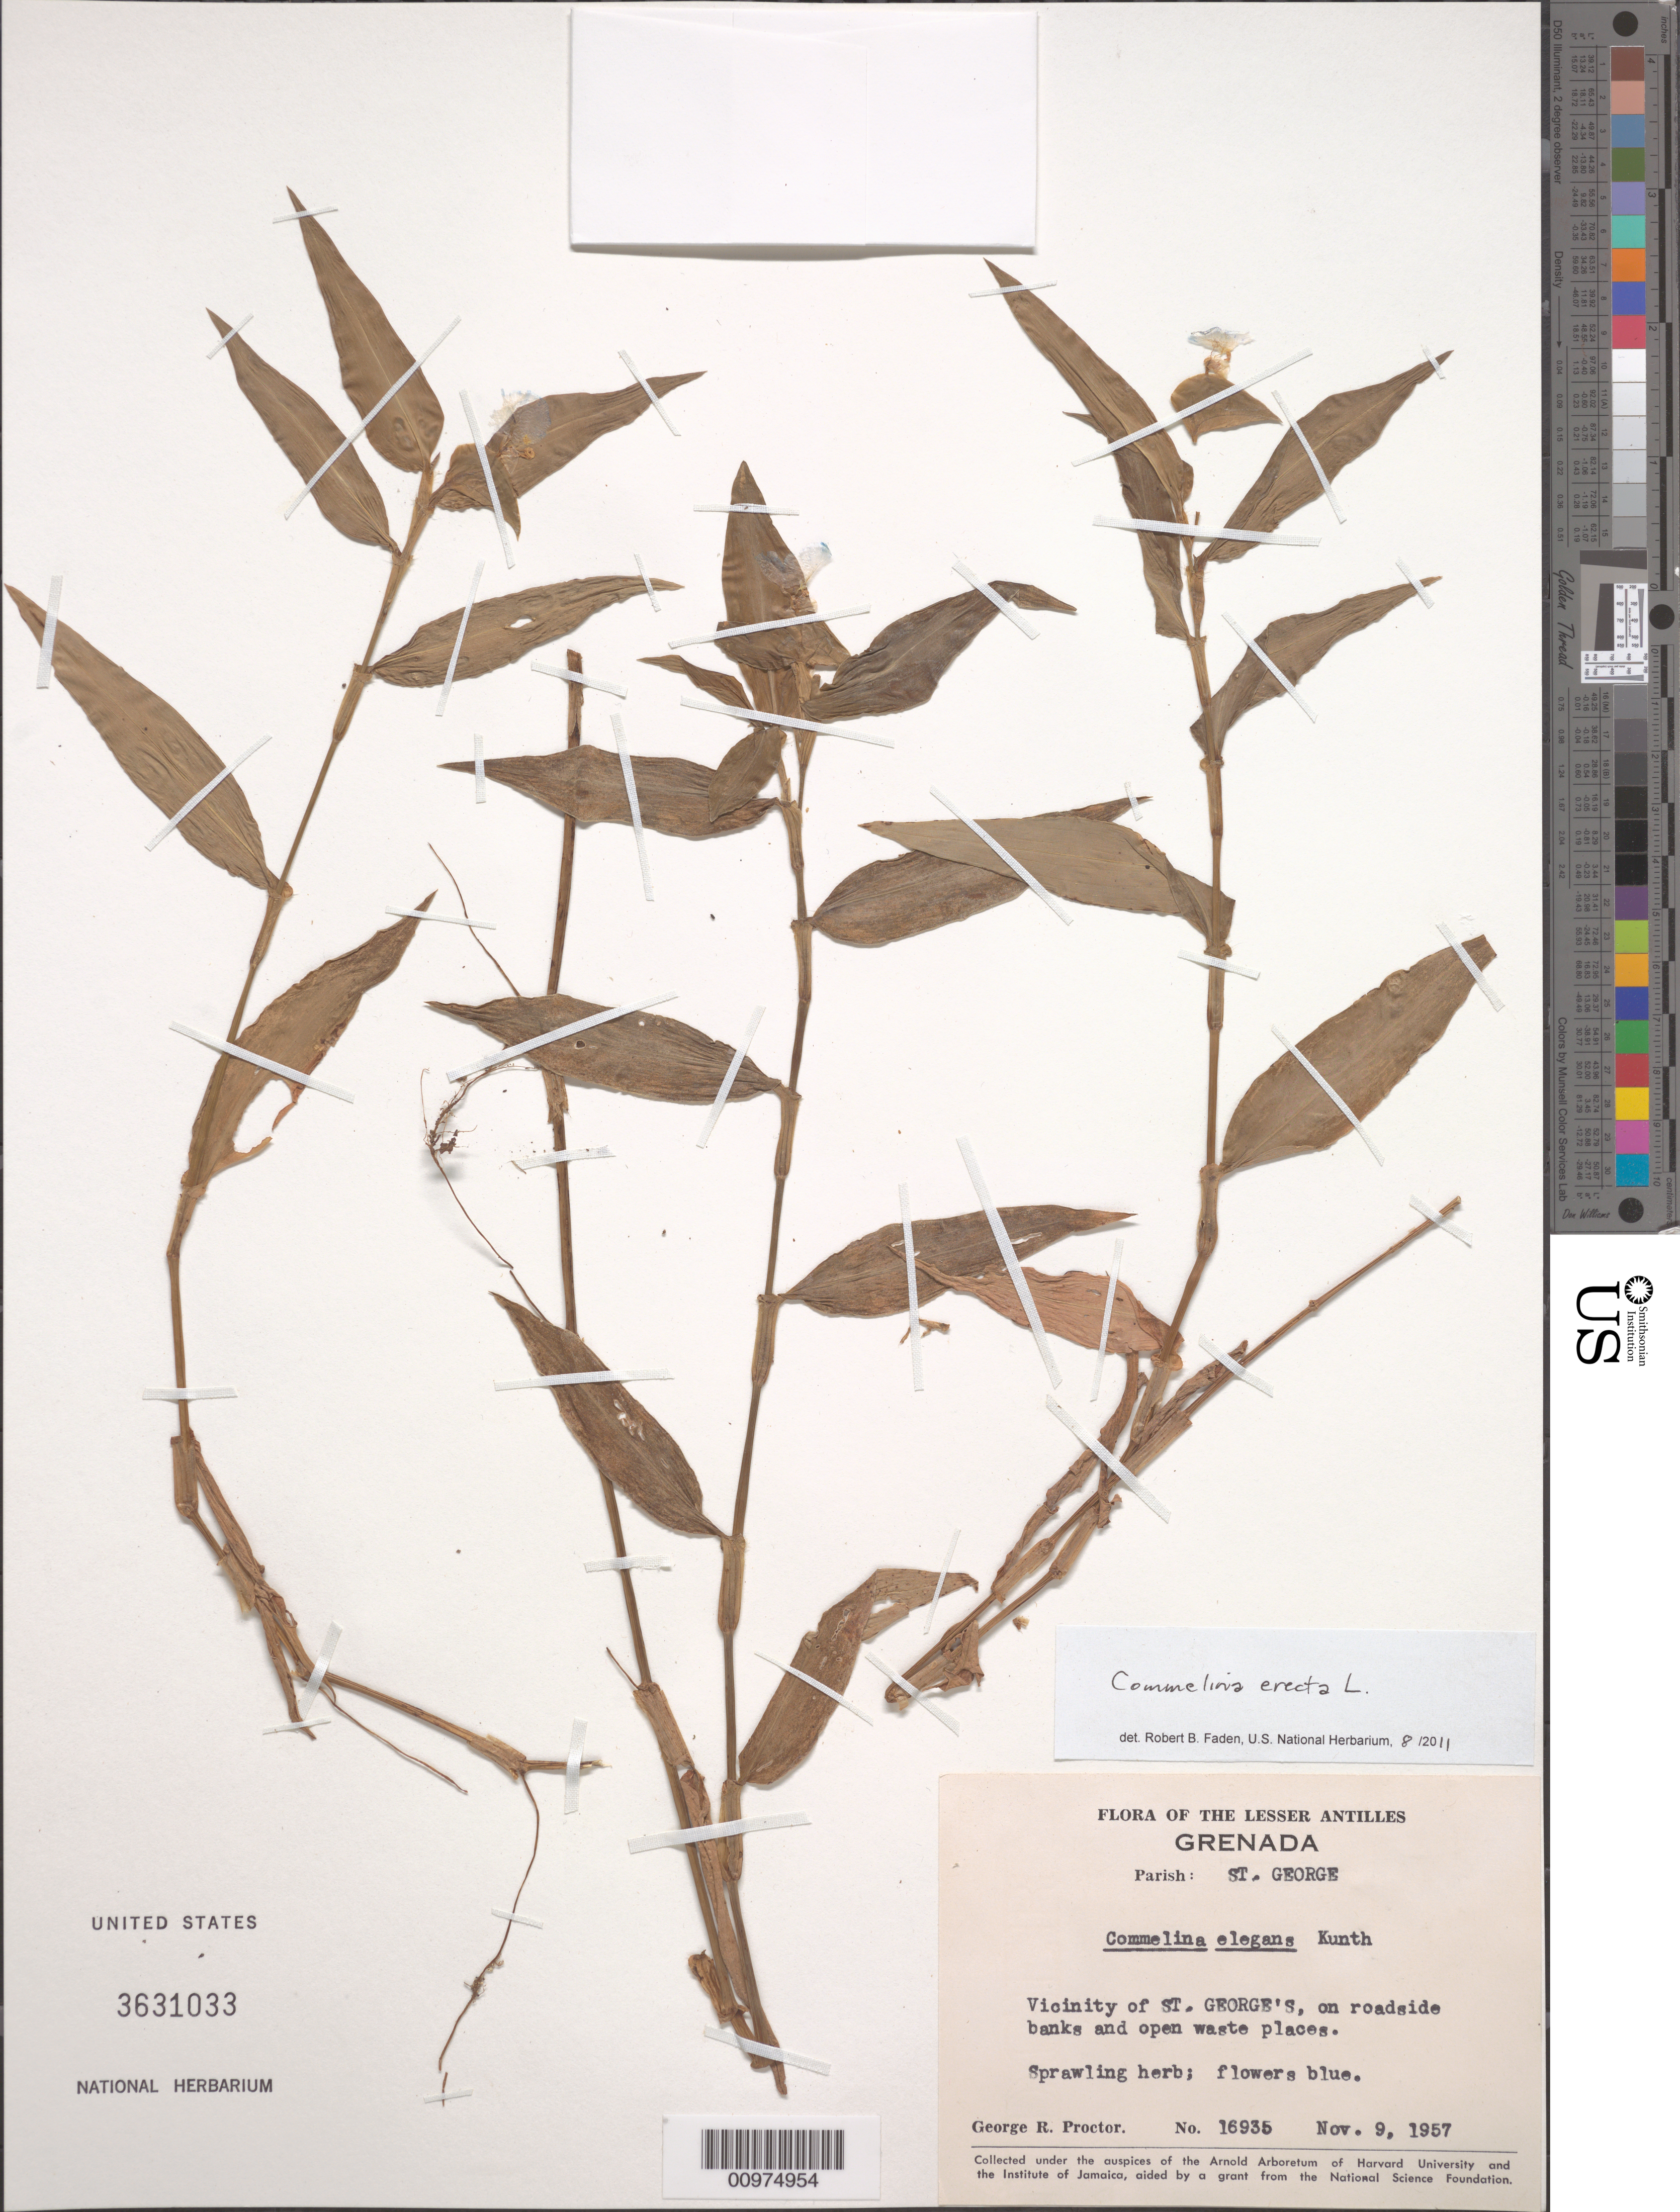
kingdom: Plantae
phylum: Tracheophyta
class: Liliopsida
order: Commelinales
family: Commelinaceae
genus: Commelina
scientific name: Commelina erecta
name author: L.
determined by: Faden, Robert B., (US), Smithsonian Institution - National Museum of Natural History (UNITED STATES)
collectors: G. R. Proctor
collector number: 16935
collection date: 1957-11-09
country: Grenada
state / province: Saint George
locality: Vicinity of St. Georfge's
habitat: on roadside banks and open waste places.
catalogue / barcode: US 3631033